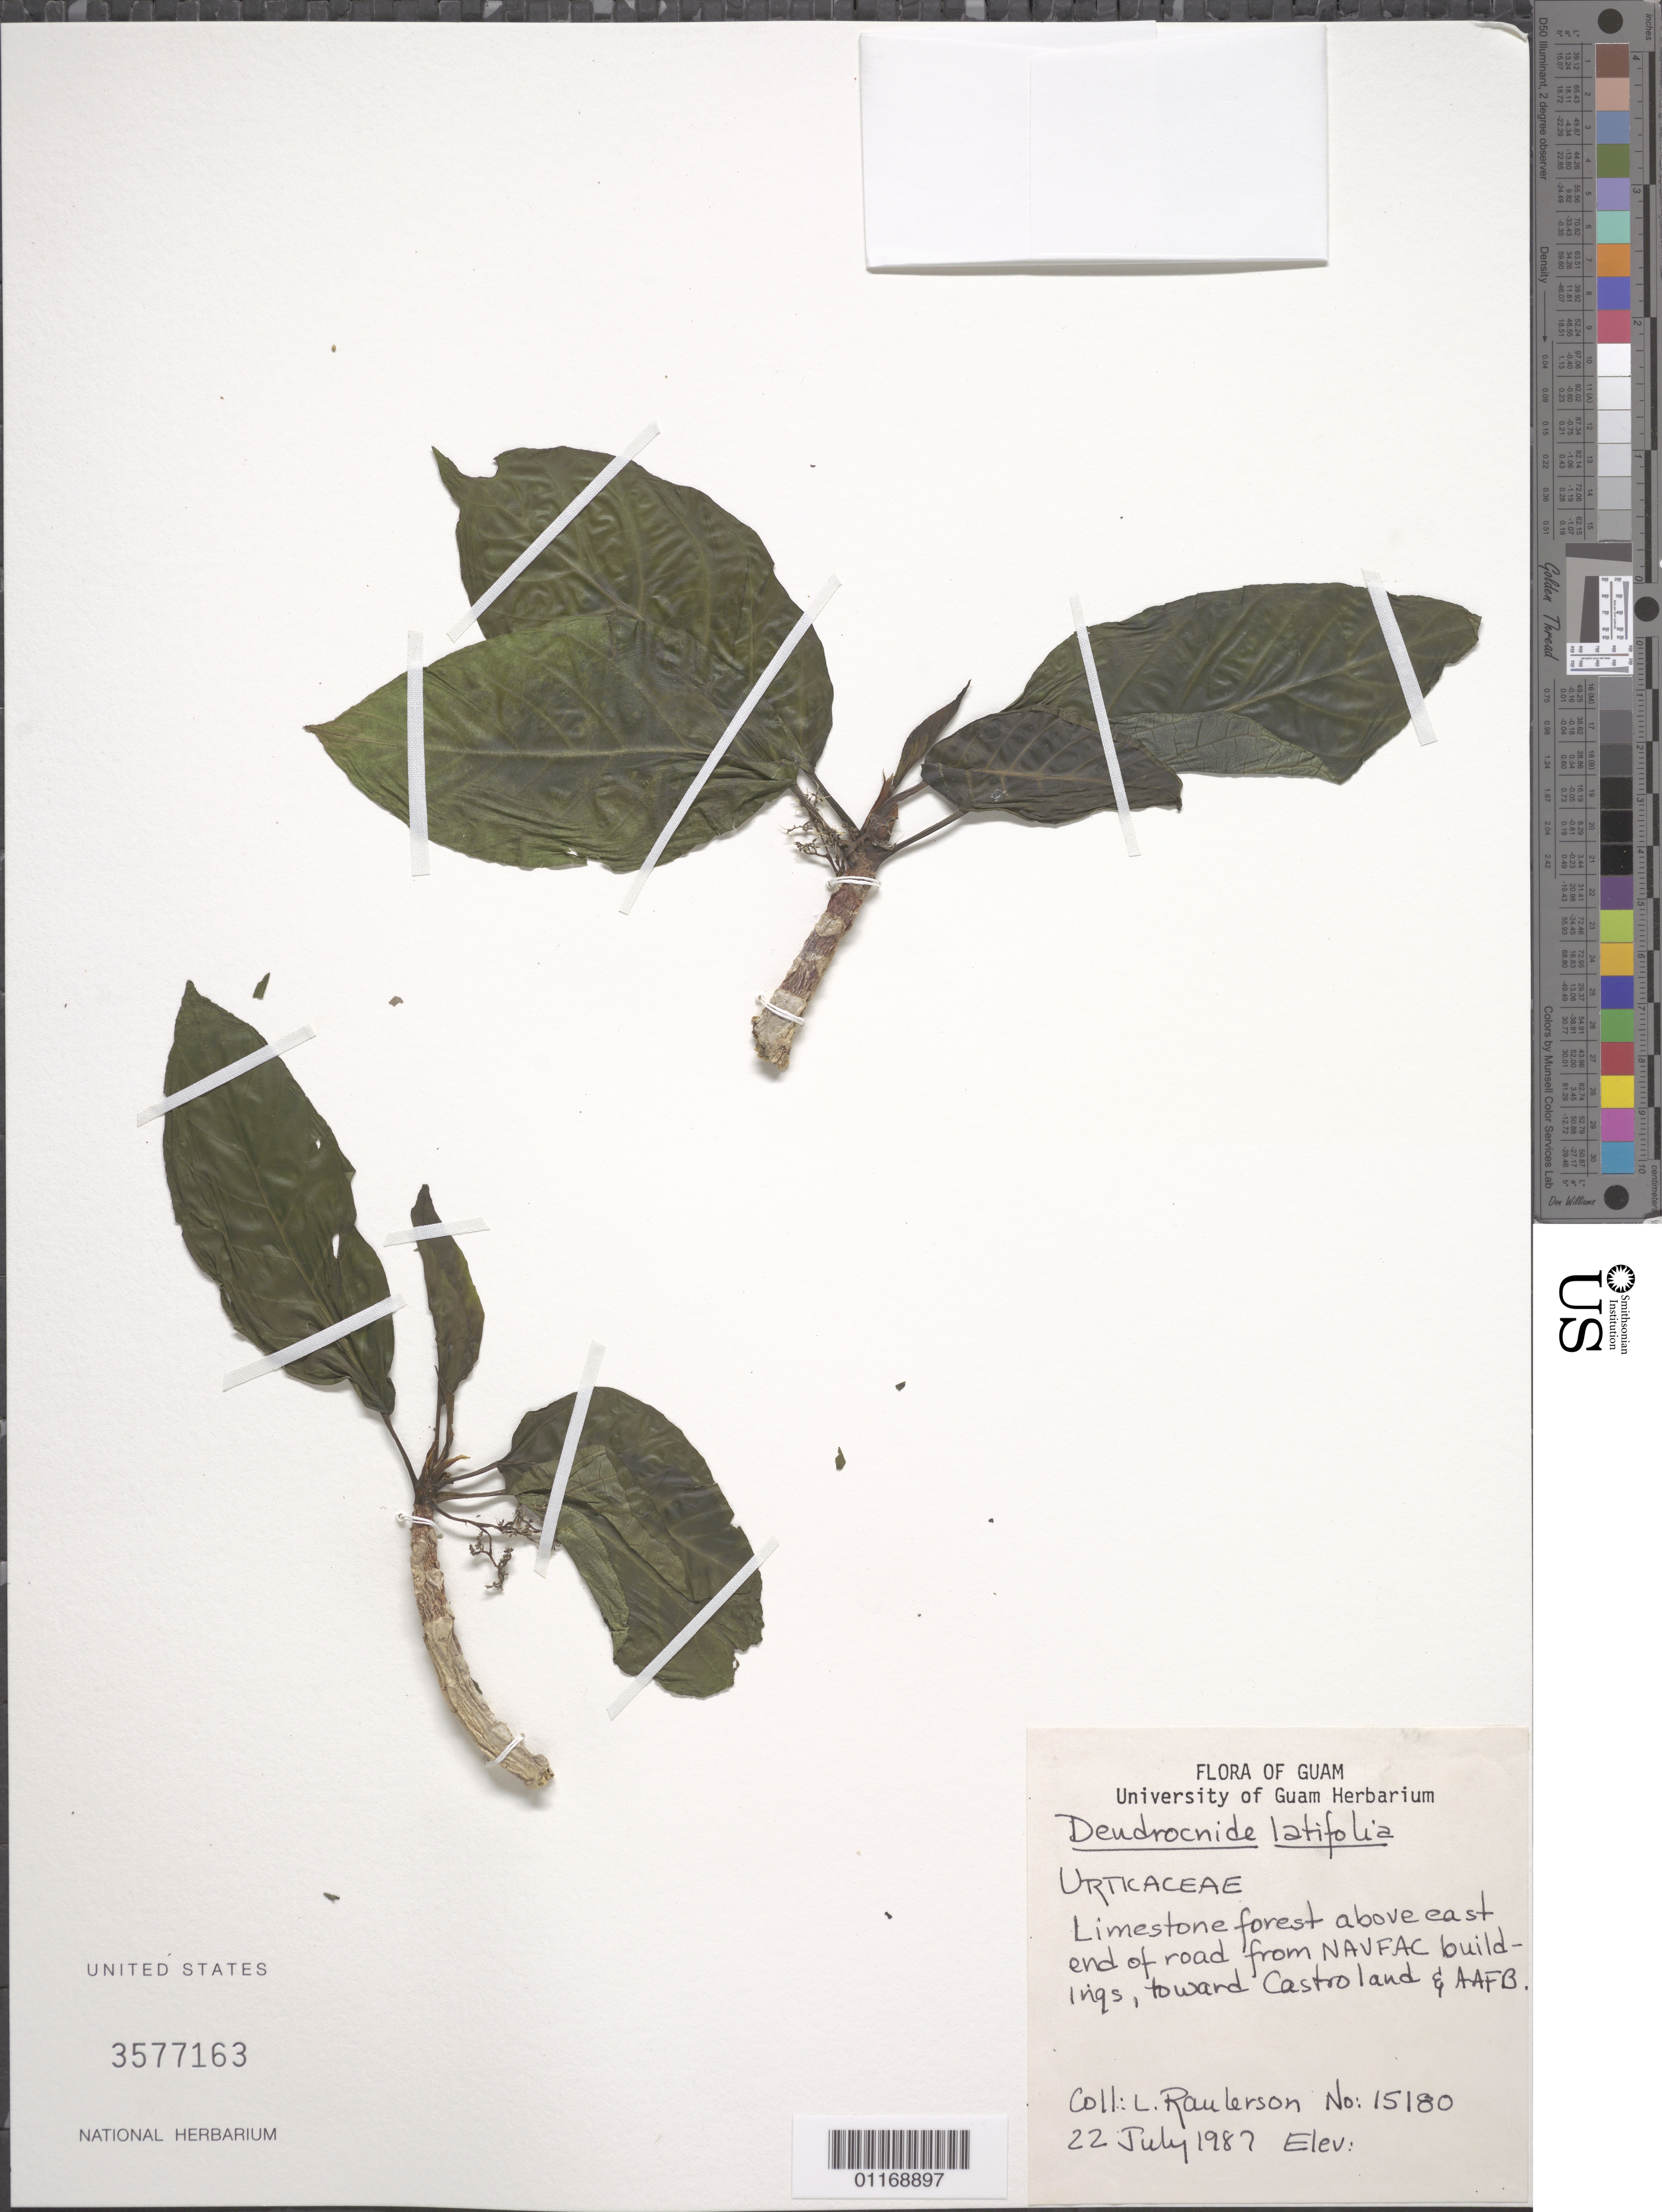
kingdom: Plantae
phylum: Tracheophyta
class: Magnoliopsida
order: Rosales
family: Urticaceae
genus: Dendrocnide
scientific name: Dendrocnide latifolia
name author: (Gaudich.) Chew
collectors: L. Raulerson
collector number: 15180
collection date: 1987-07-22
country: Guam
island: Guam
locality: Above east end of road from NAVFAC buildings, toward Castroland and AAFB.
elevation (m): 3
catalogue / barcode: US 3577163